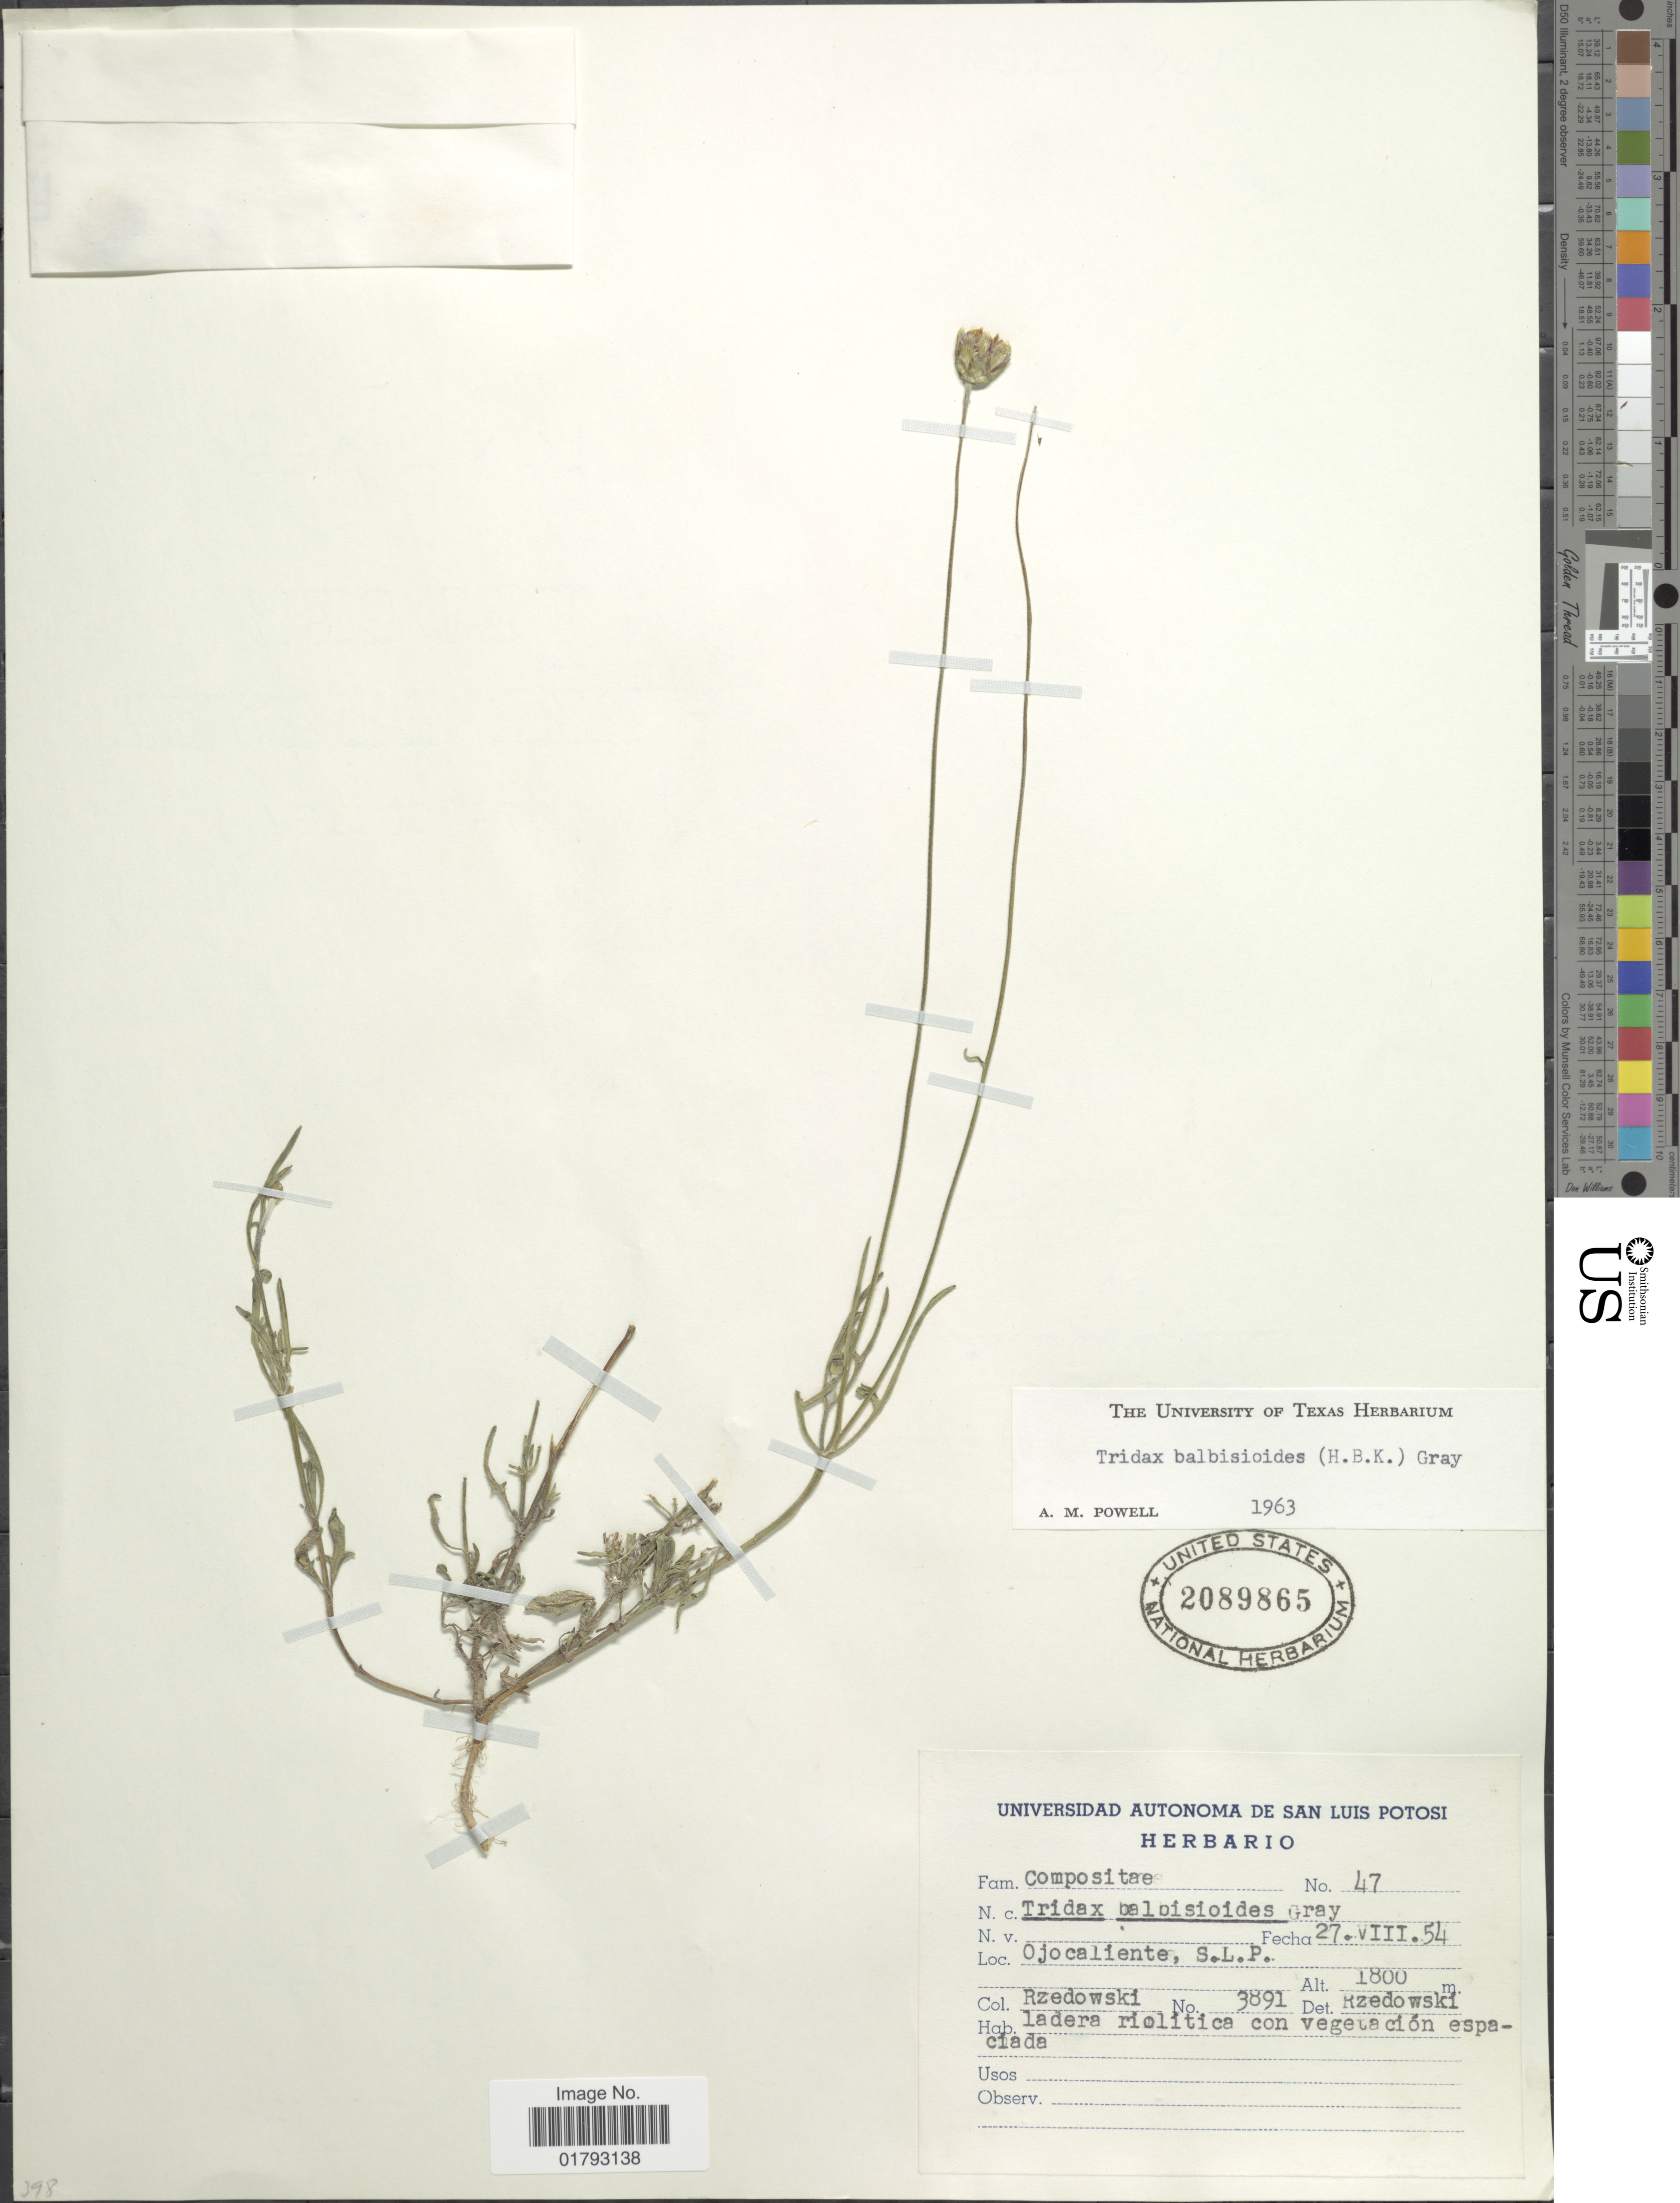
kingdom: Plantae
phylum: Tracheophyta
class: Magnoliopsida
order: Asterales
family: Asteraceae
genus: Tridax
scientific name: Tridax balbisioides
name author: (Kunth) A. Gray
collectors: Rzedowski, --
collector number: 3891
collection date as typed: Transcribed d/m/y: 27/8/54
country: Mexico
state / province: San Luis Potosí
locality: Ojocaliente, S.L.P.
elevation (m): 1800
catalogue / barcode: US 2089865